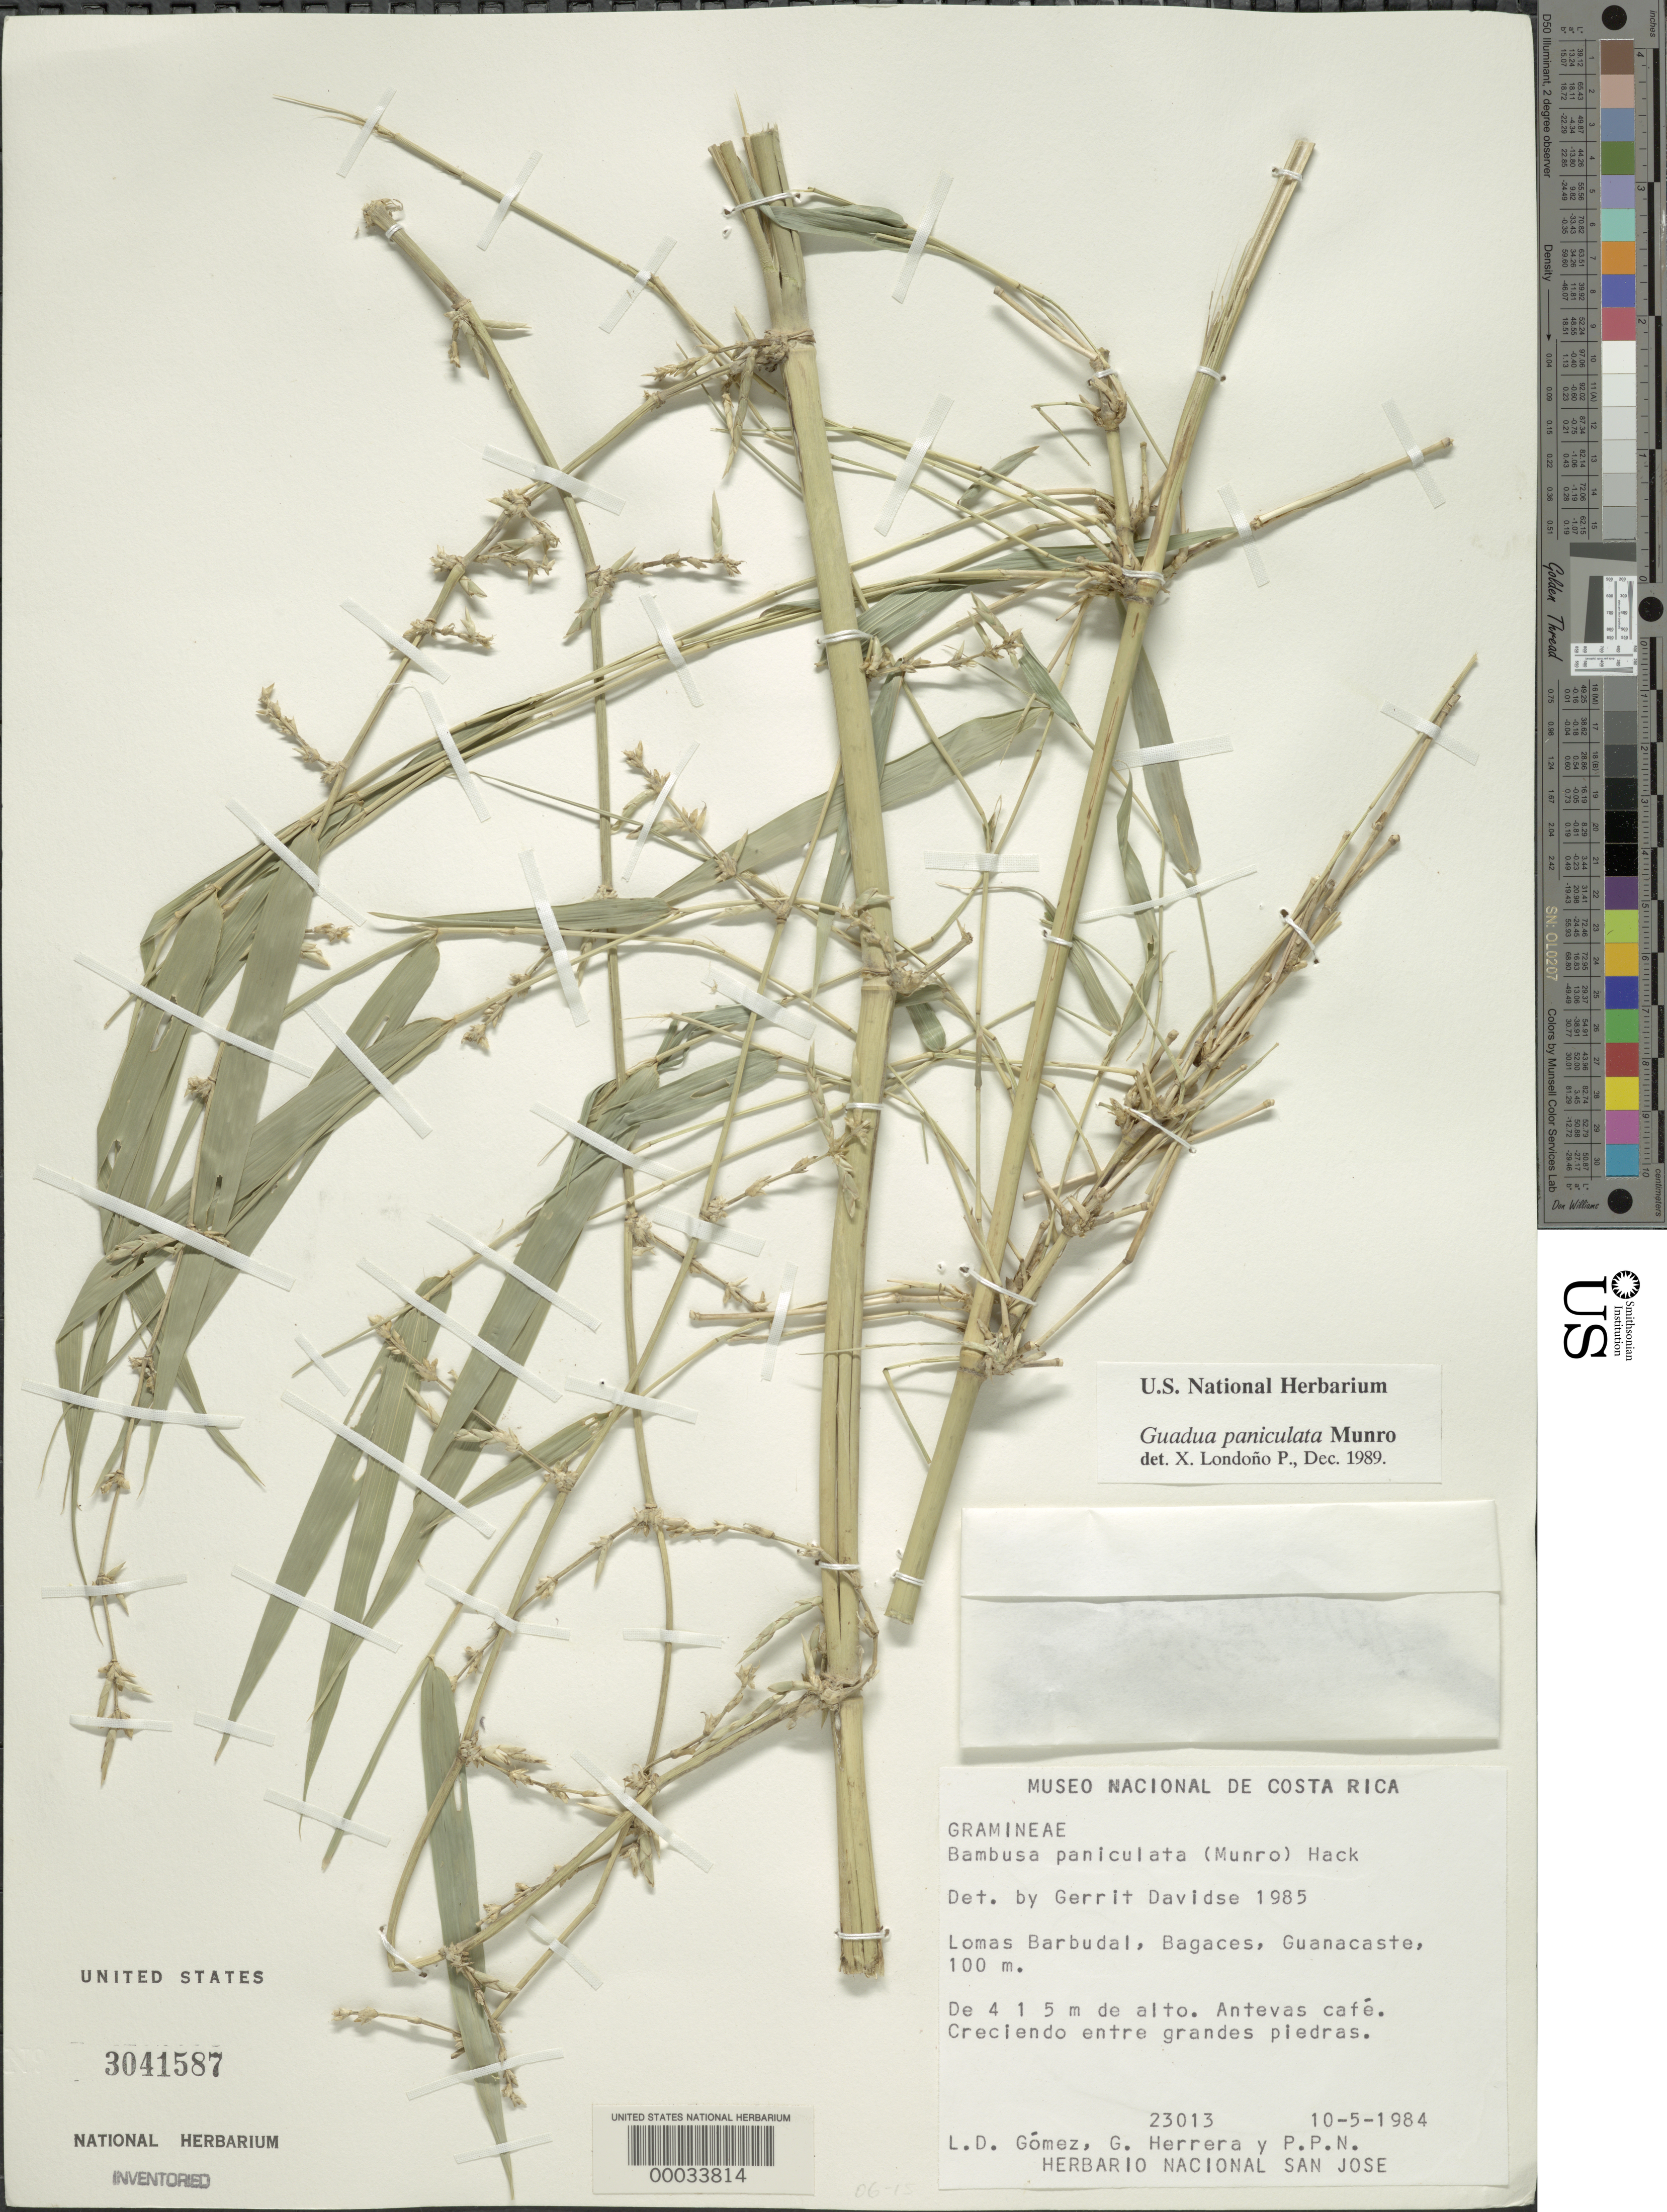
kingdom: Plantae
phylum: Tracheophyta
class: Liliopsida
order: Poales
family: Poaceae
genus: Guadua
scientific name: Guadua paniculata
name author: Munro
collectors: L. D. Gómez, G. Herrera & P. P. N. Herrera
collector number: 23013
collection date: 1984-05-10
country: Costa Rica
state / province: Guanacaste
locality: Lomas Barbudal, Bagaces.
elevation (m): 100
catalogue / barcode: US 3041587